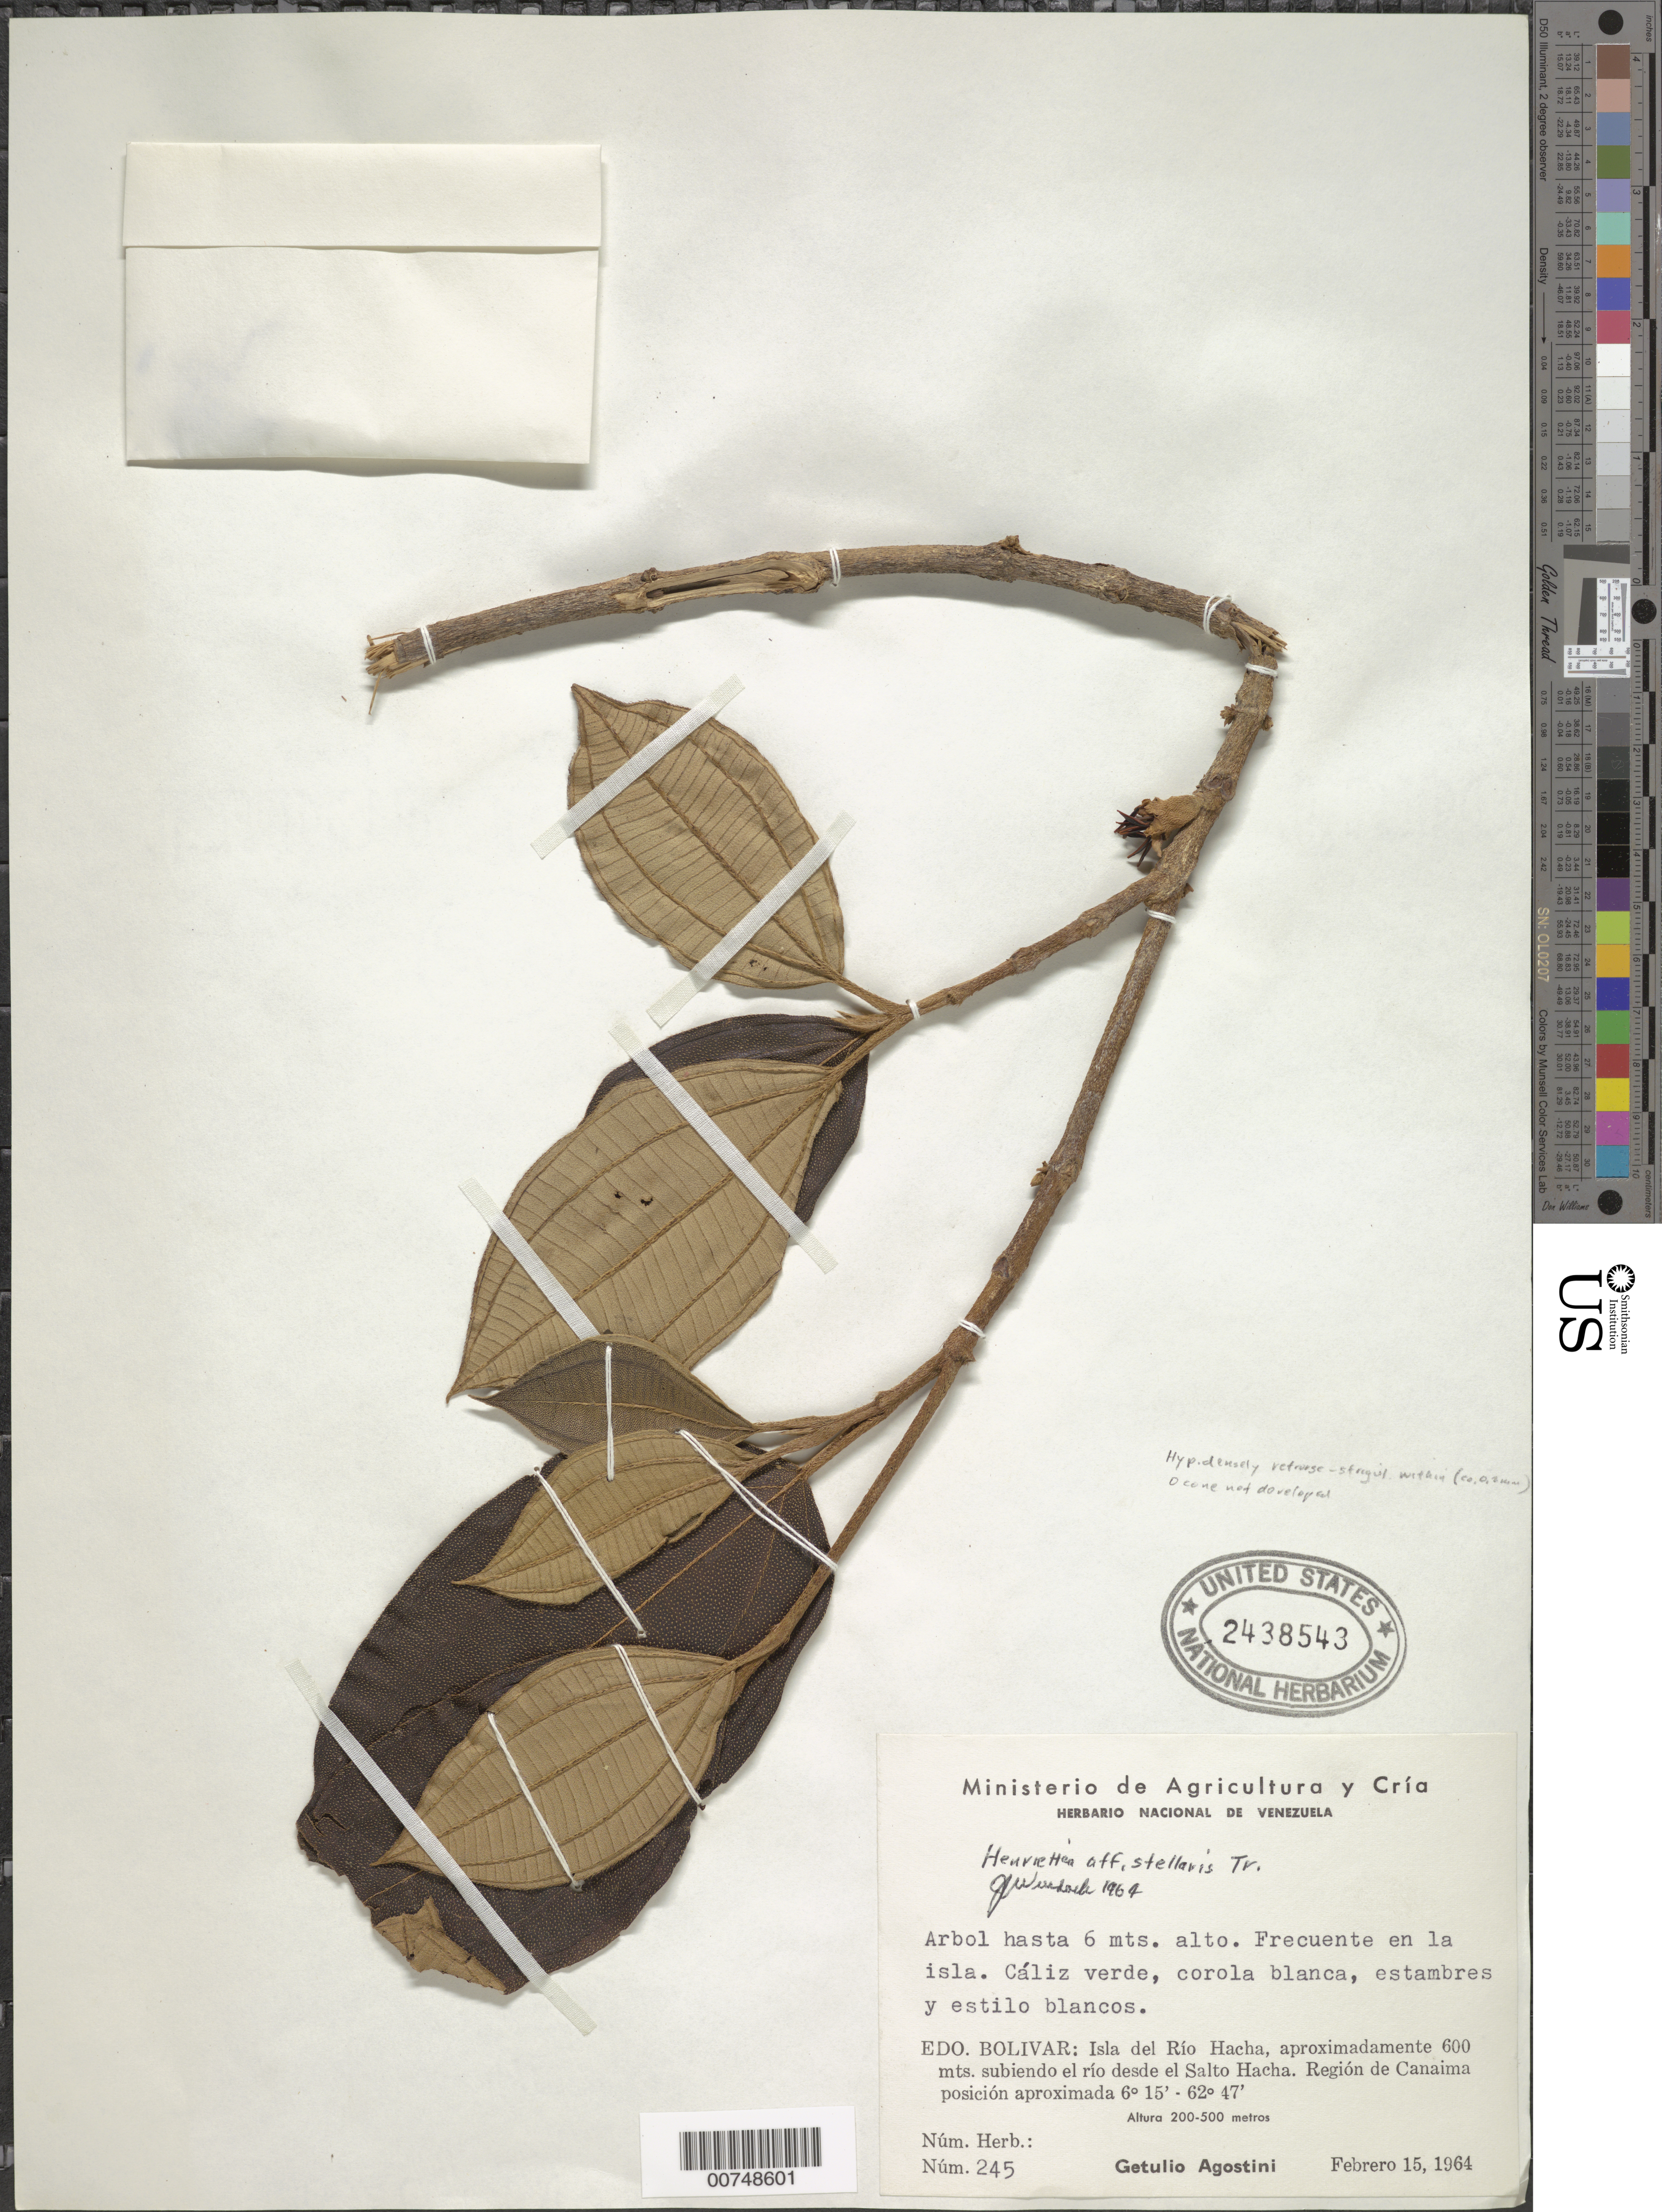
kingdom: Plantae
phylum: Tracheophyta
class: Magnoliopsida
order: Myrtales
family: Melastomataceae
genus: Henriettea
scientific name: Henriettea stellaris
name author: O. Berg ex Triana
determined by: Wurdack, John J., (US), US (UNITED STATES)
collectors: G. Agostini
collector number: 245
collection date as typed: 15-Feb-64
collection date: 1964-02-15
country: Venezuela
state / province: Bolívar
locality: Isla del Río Hacha, 600 m subiendo el Salto Hacha; región de Canaima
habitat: Island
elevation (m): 200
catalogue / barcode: US 2438543